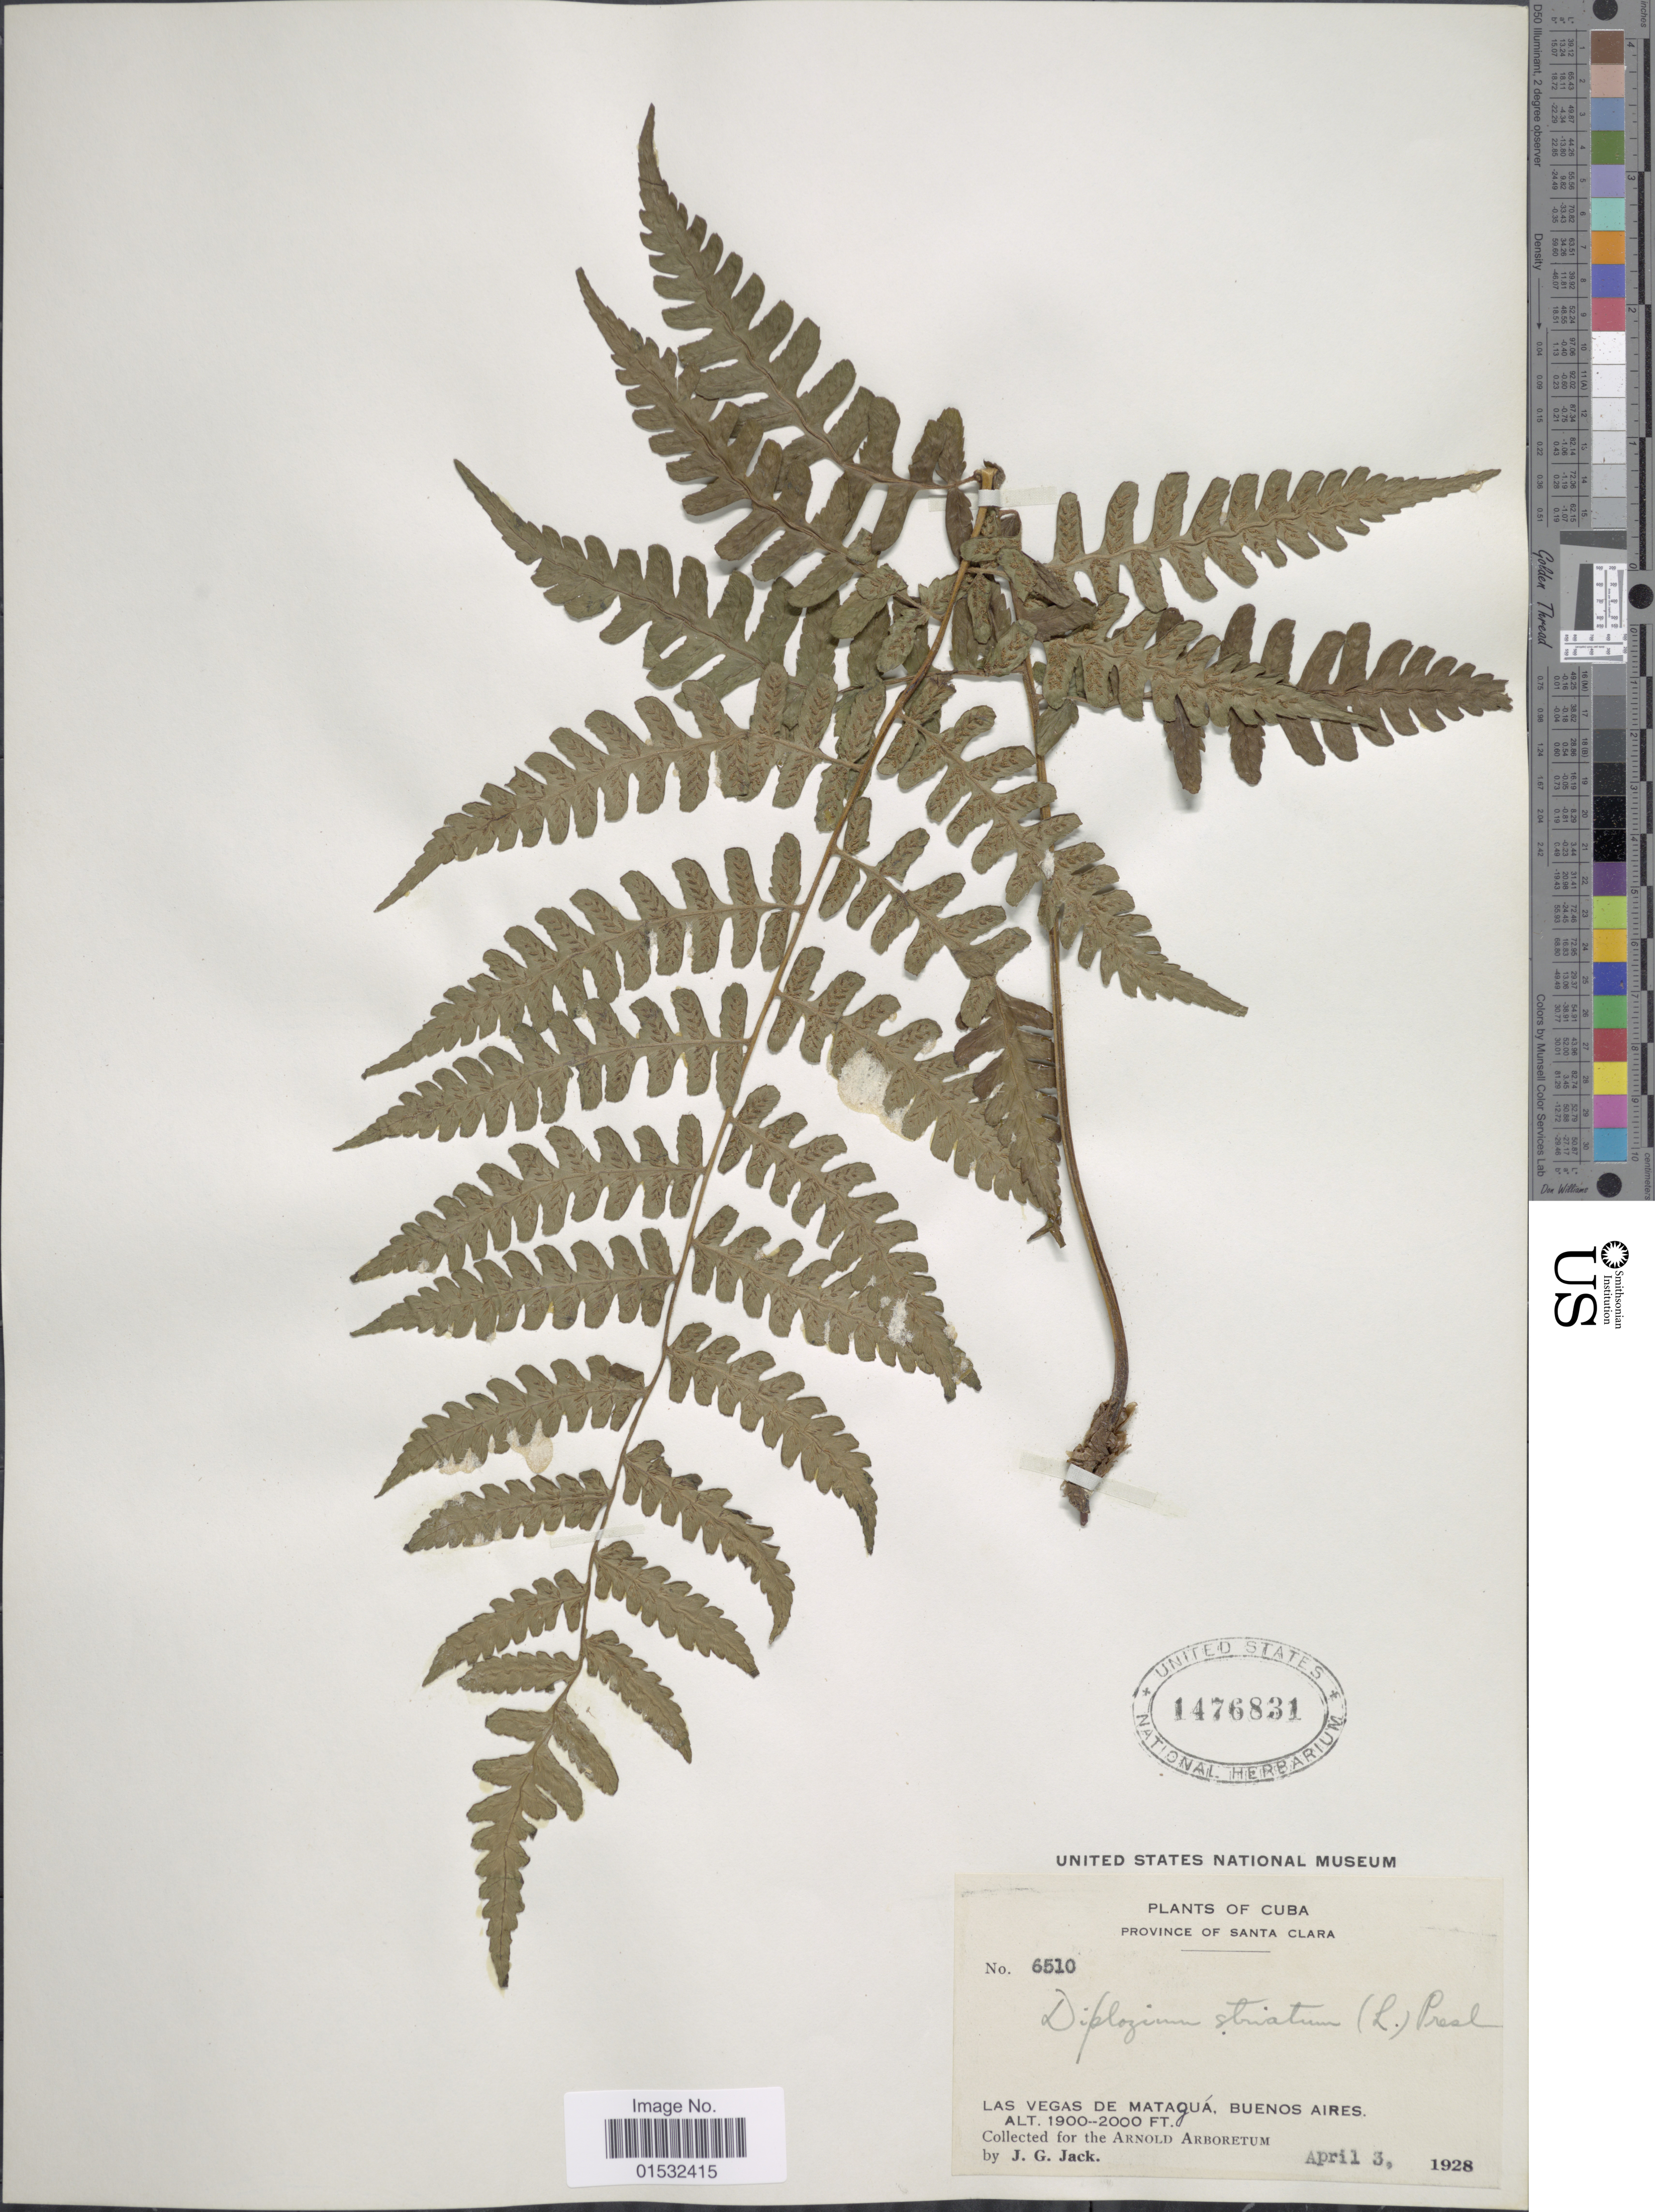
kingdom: Plantae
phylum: Tracheophyta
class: Polypodiopsida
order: Polypodiales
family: Athyriaceae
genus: Diplazium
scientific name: Diplazium striatum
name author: (L.) C. Presl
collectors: J. G. Jack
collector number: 6510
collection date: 1928-04-03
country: Cuba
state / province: Las Villas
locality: Province of Santa Clara. Las Vegas de Mataguá, Buenos Aires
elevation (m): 579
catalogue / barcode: US 1476831